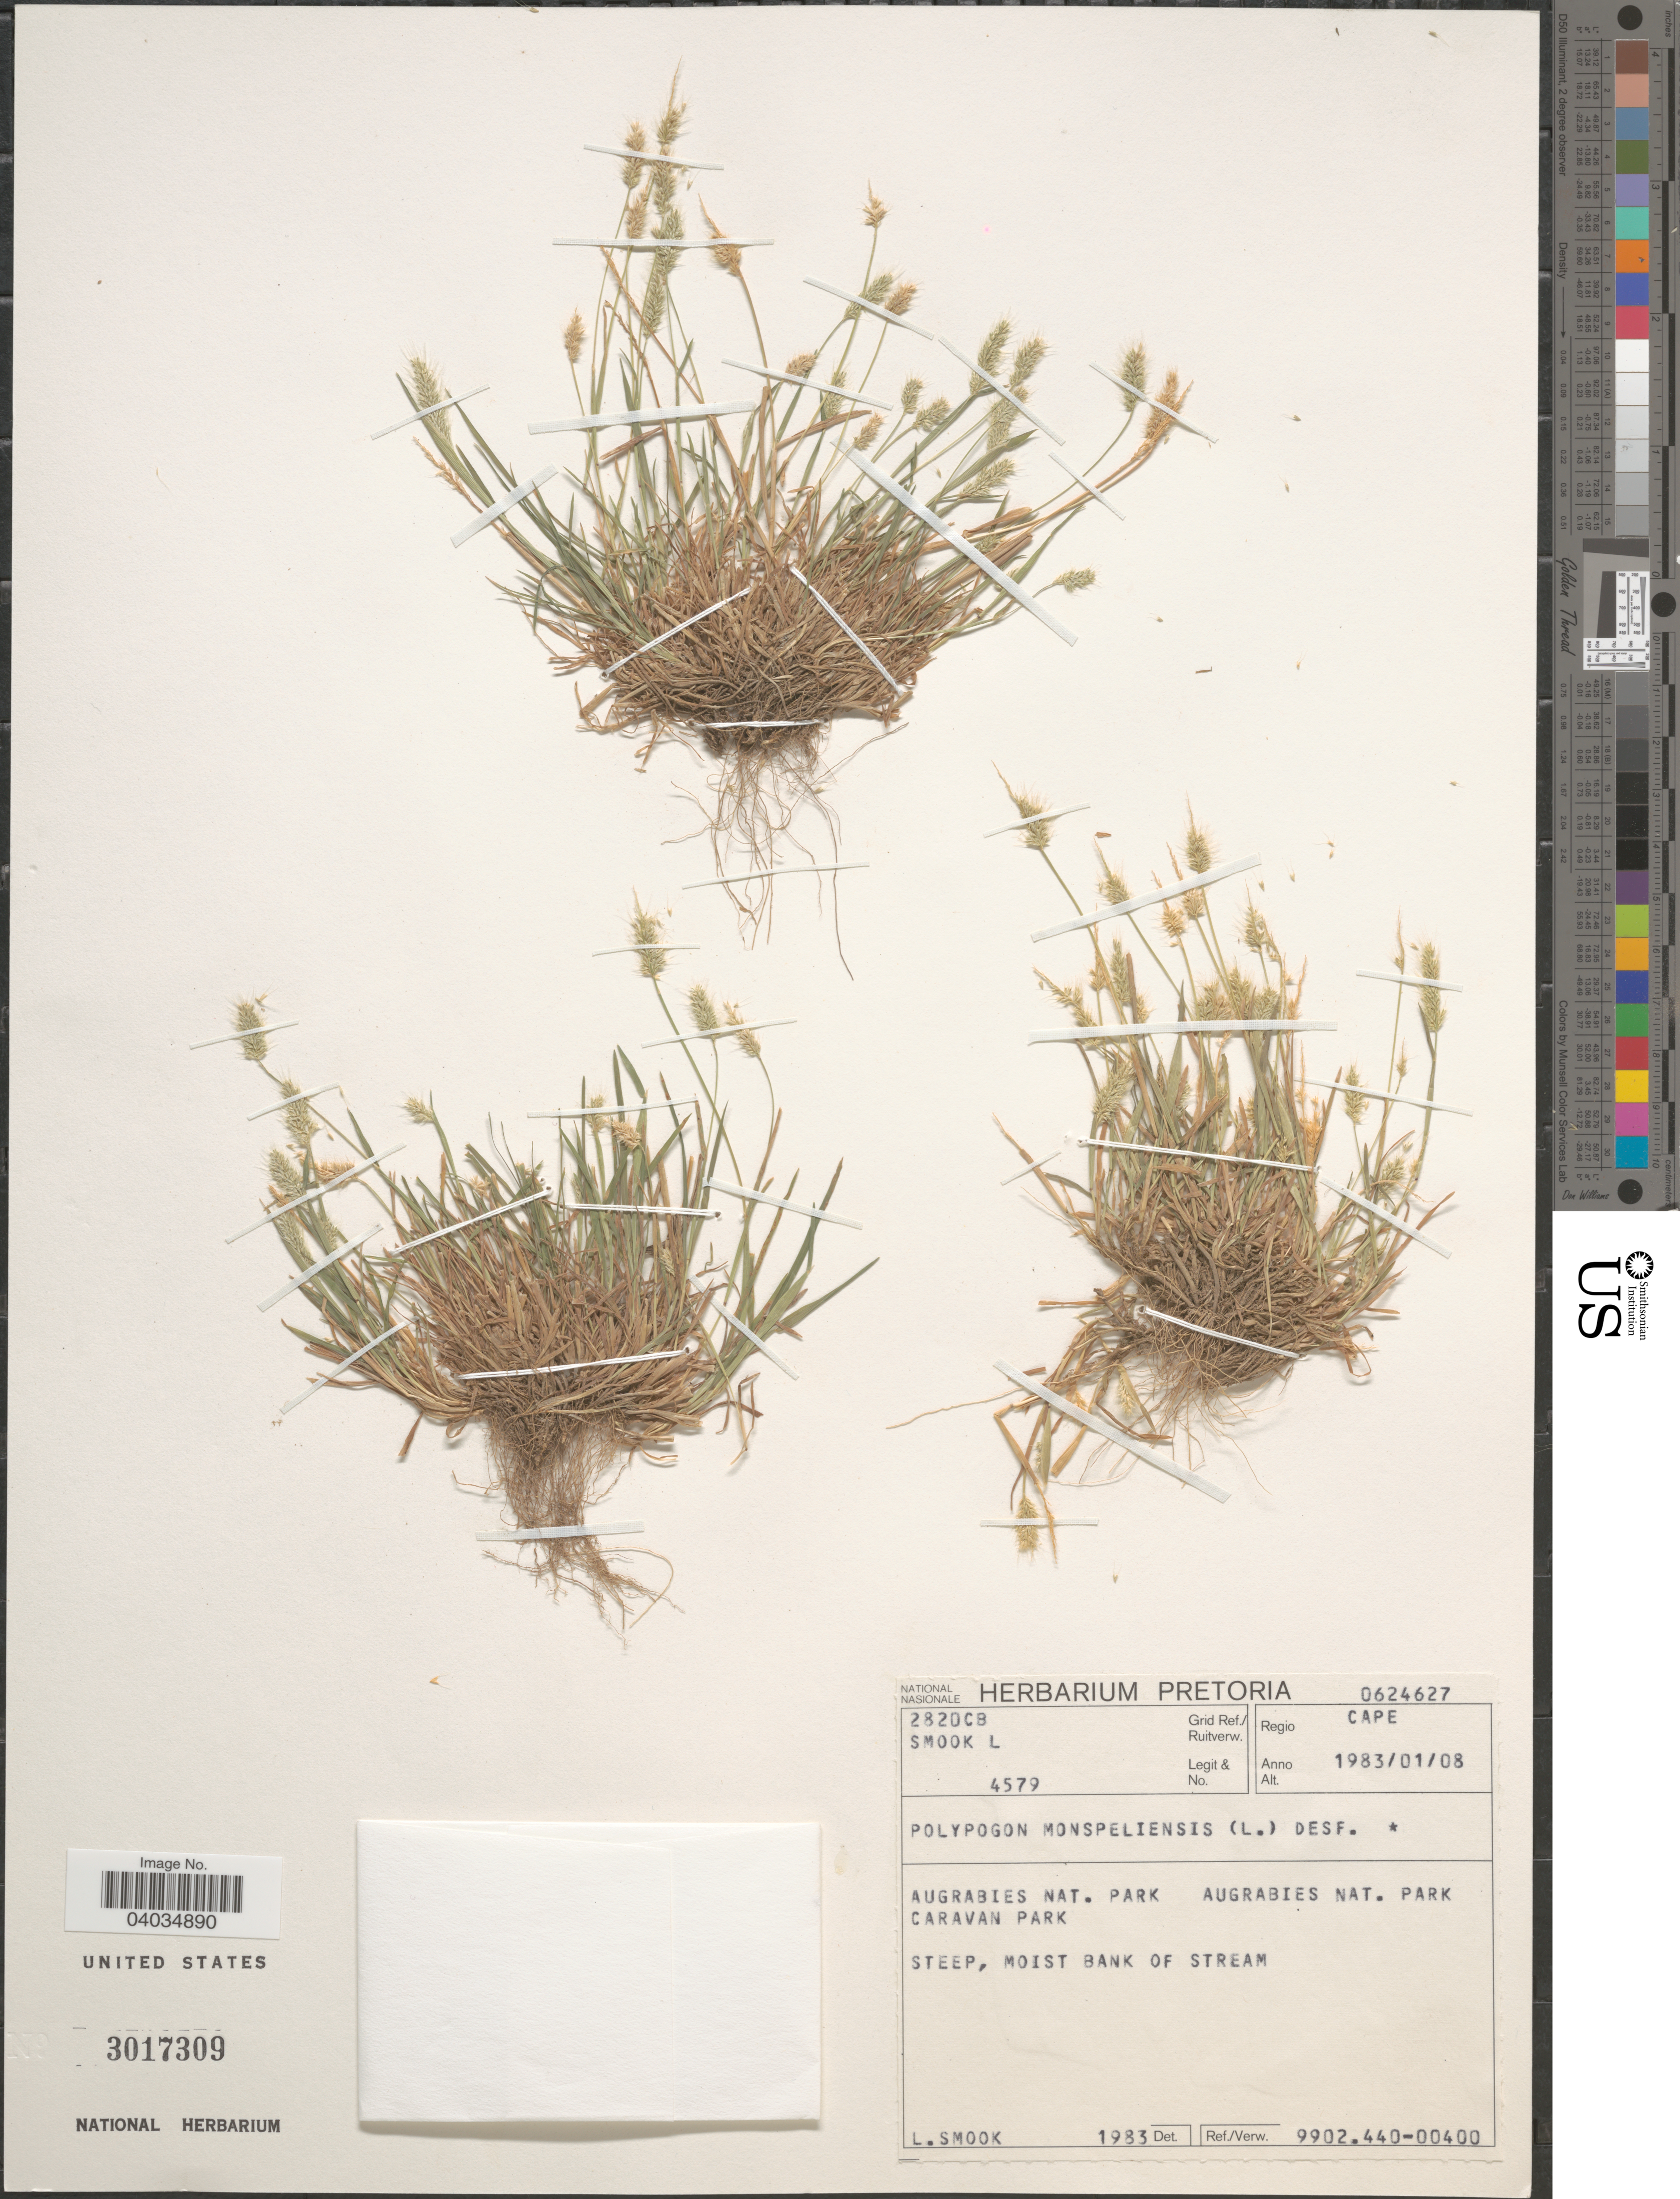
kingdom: Plantae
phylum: Tracheophyta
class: Liliopsida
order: Poales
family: Poaceae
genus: Polypogon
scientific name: Polypogon monspeliensis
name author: (L.) Desf.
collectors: L. Smook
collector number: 4579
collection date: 1983-01-08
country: South Africa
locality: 2820CB Grid Ref./Ruitverw. Regio Cape. Augrabies Nat. Park. Augrabies Nat. Park Caravan Park.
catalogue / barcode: US 3017309